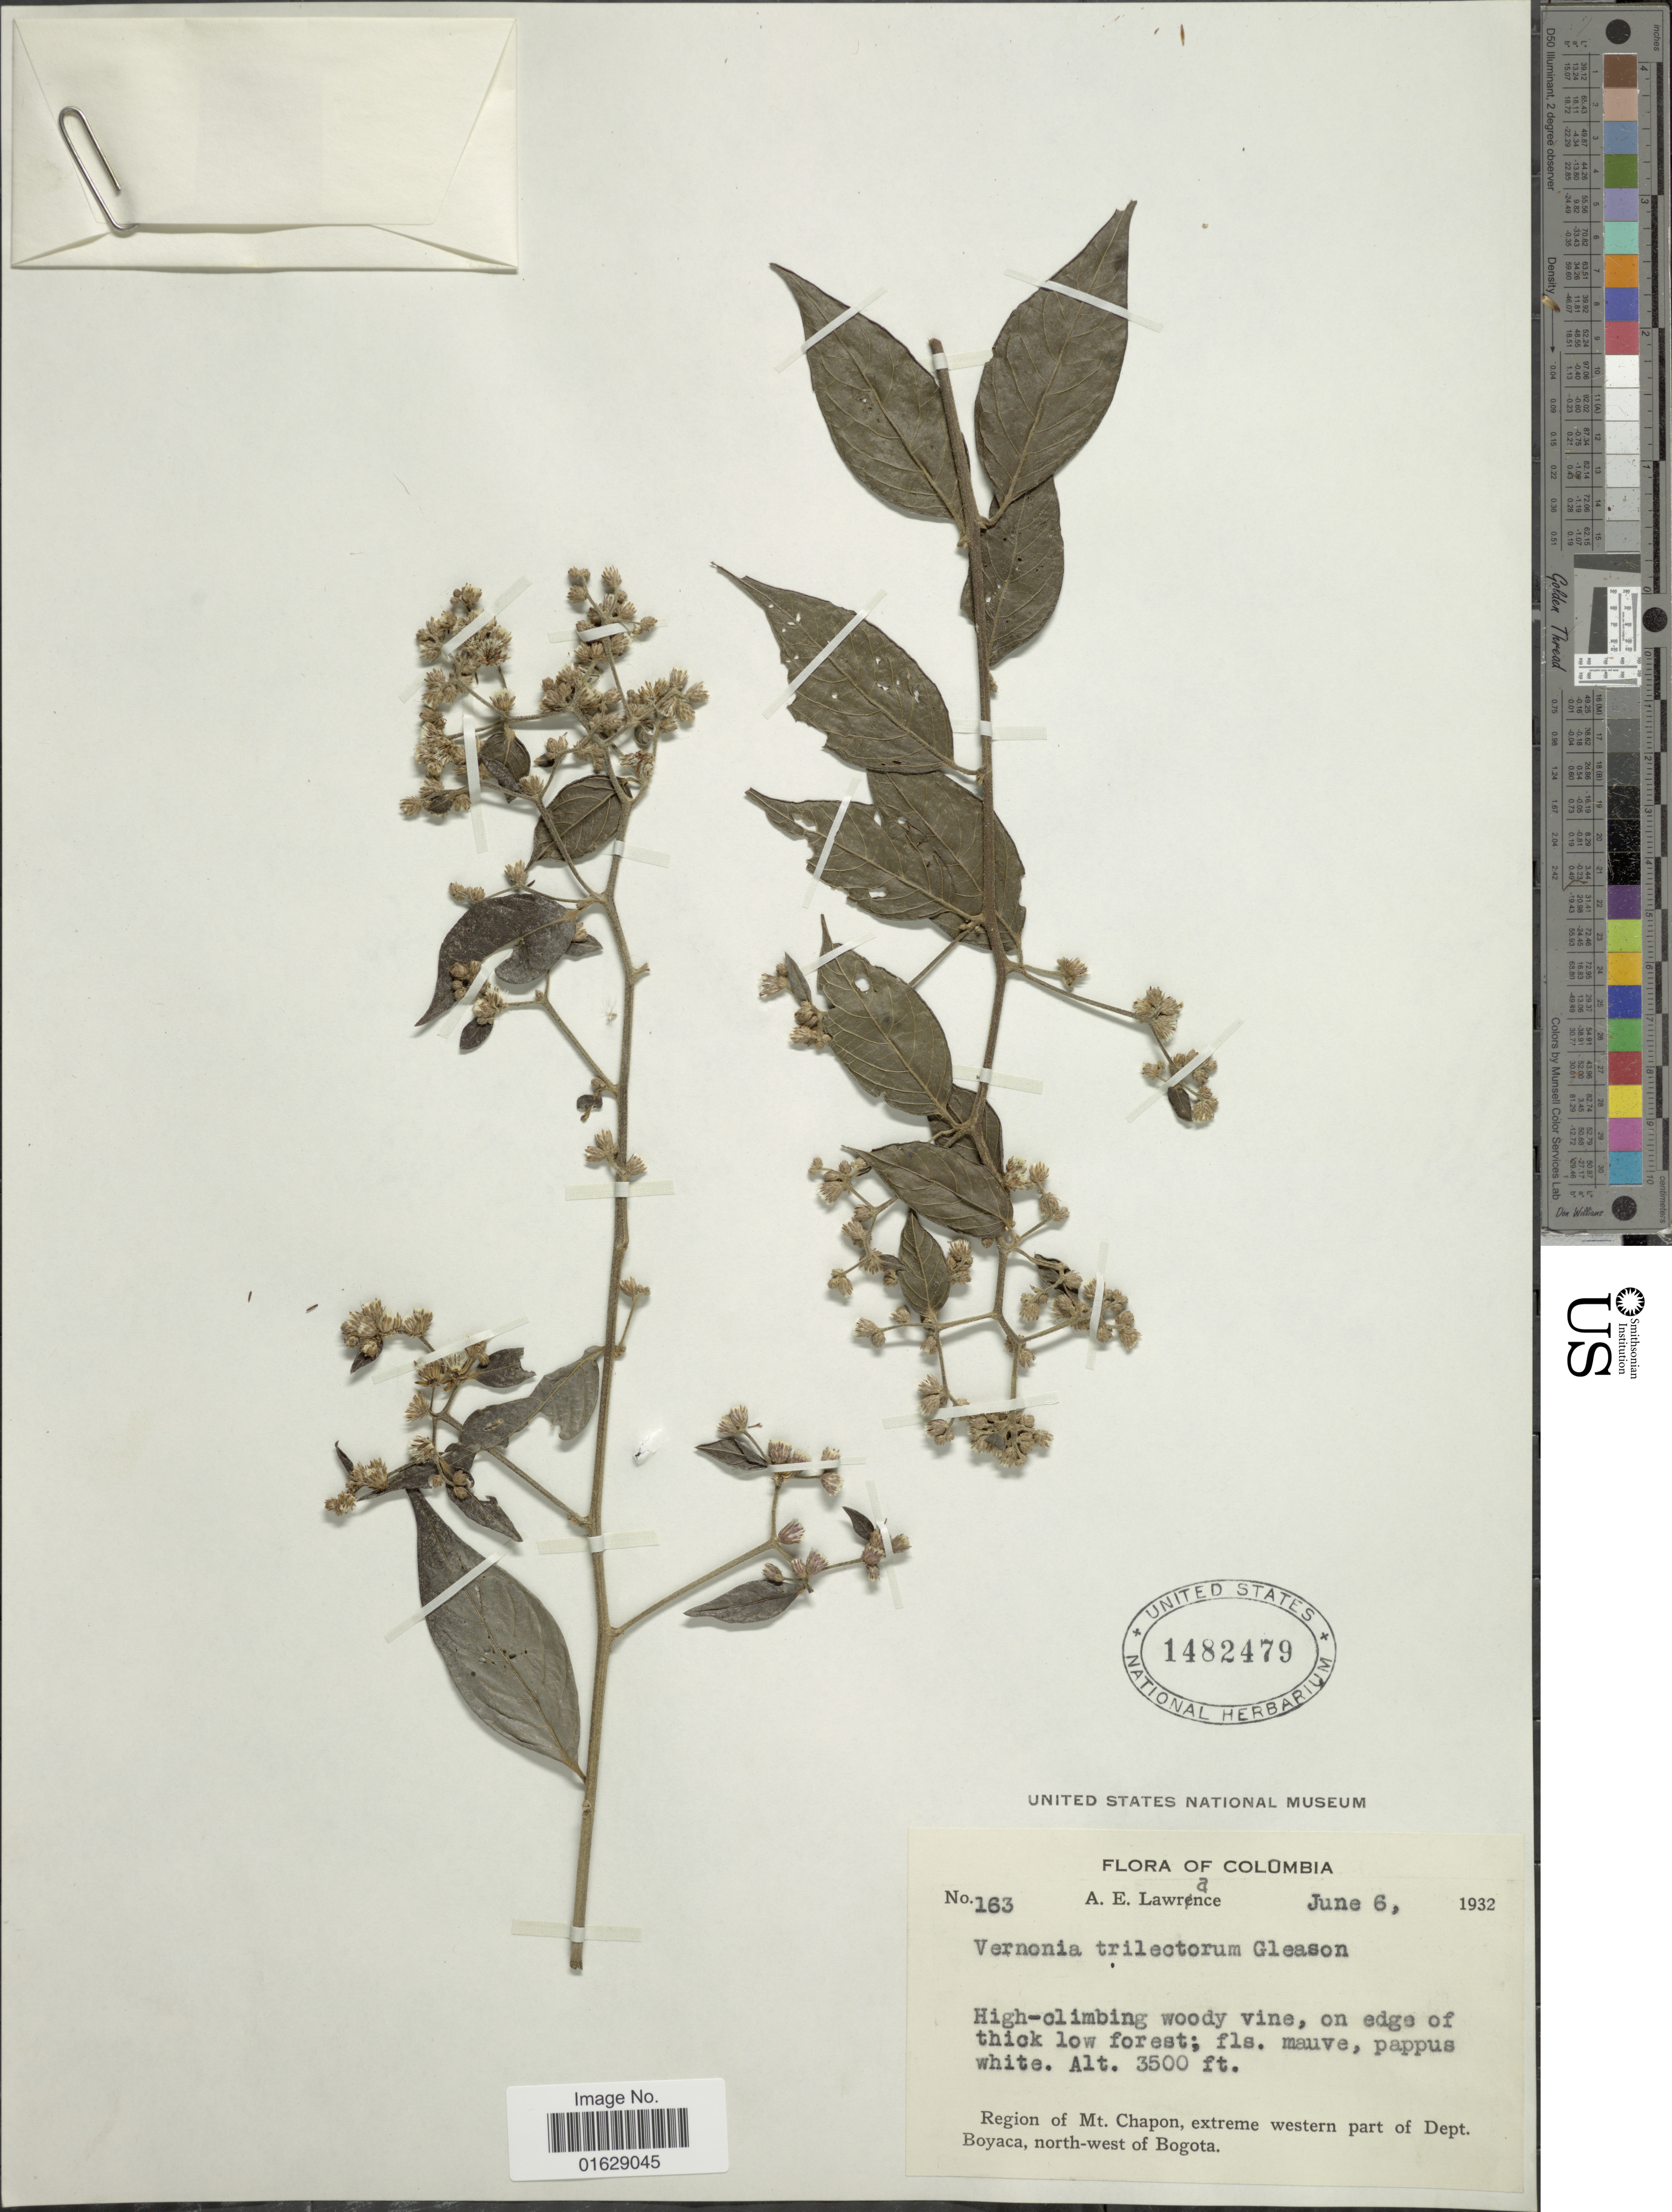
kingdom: Plantae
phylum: Tracheophyta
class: Magnoliopsida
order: Asterales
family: Asteraceae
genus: Lepidaploa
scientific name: Lepidaploa trilectorum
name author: (Gleason) H. Rob.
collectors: A. Lawrance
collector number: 163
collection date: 1932-06-06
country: Colombia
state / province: Bogota D.C.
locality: Region of Mt. Chapon, extreme western part of Dept. Boyaca, north-west of Bogota.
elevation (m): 1067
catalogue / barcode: US 1482479